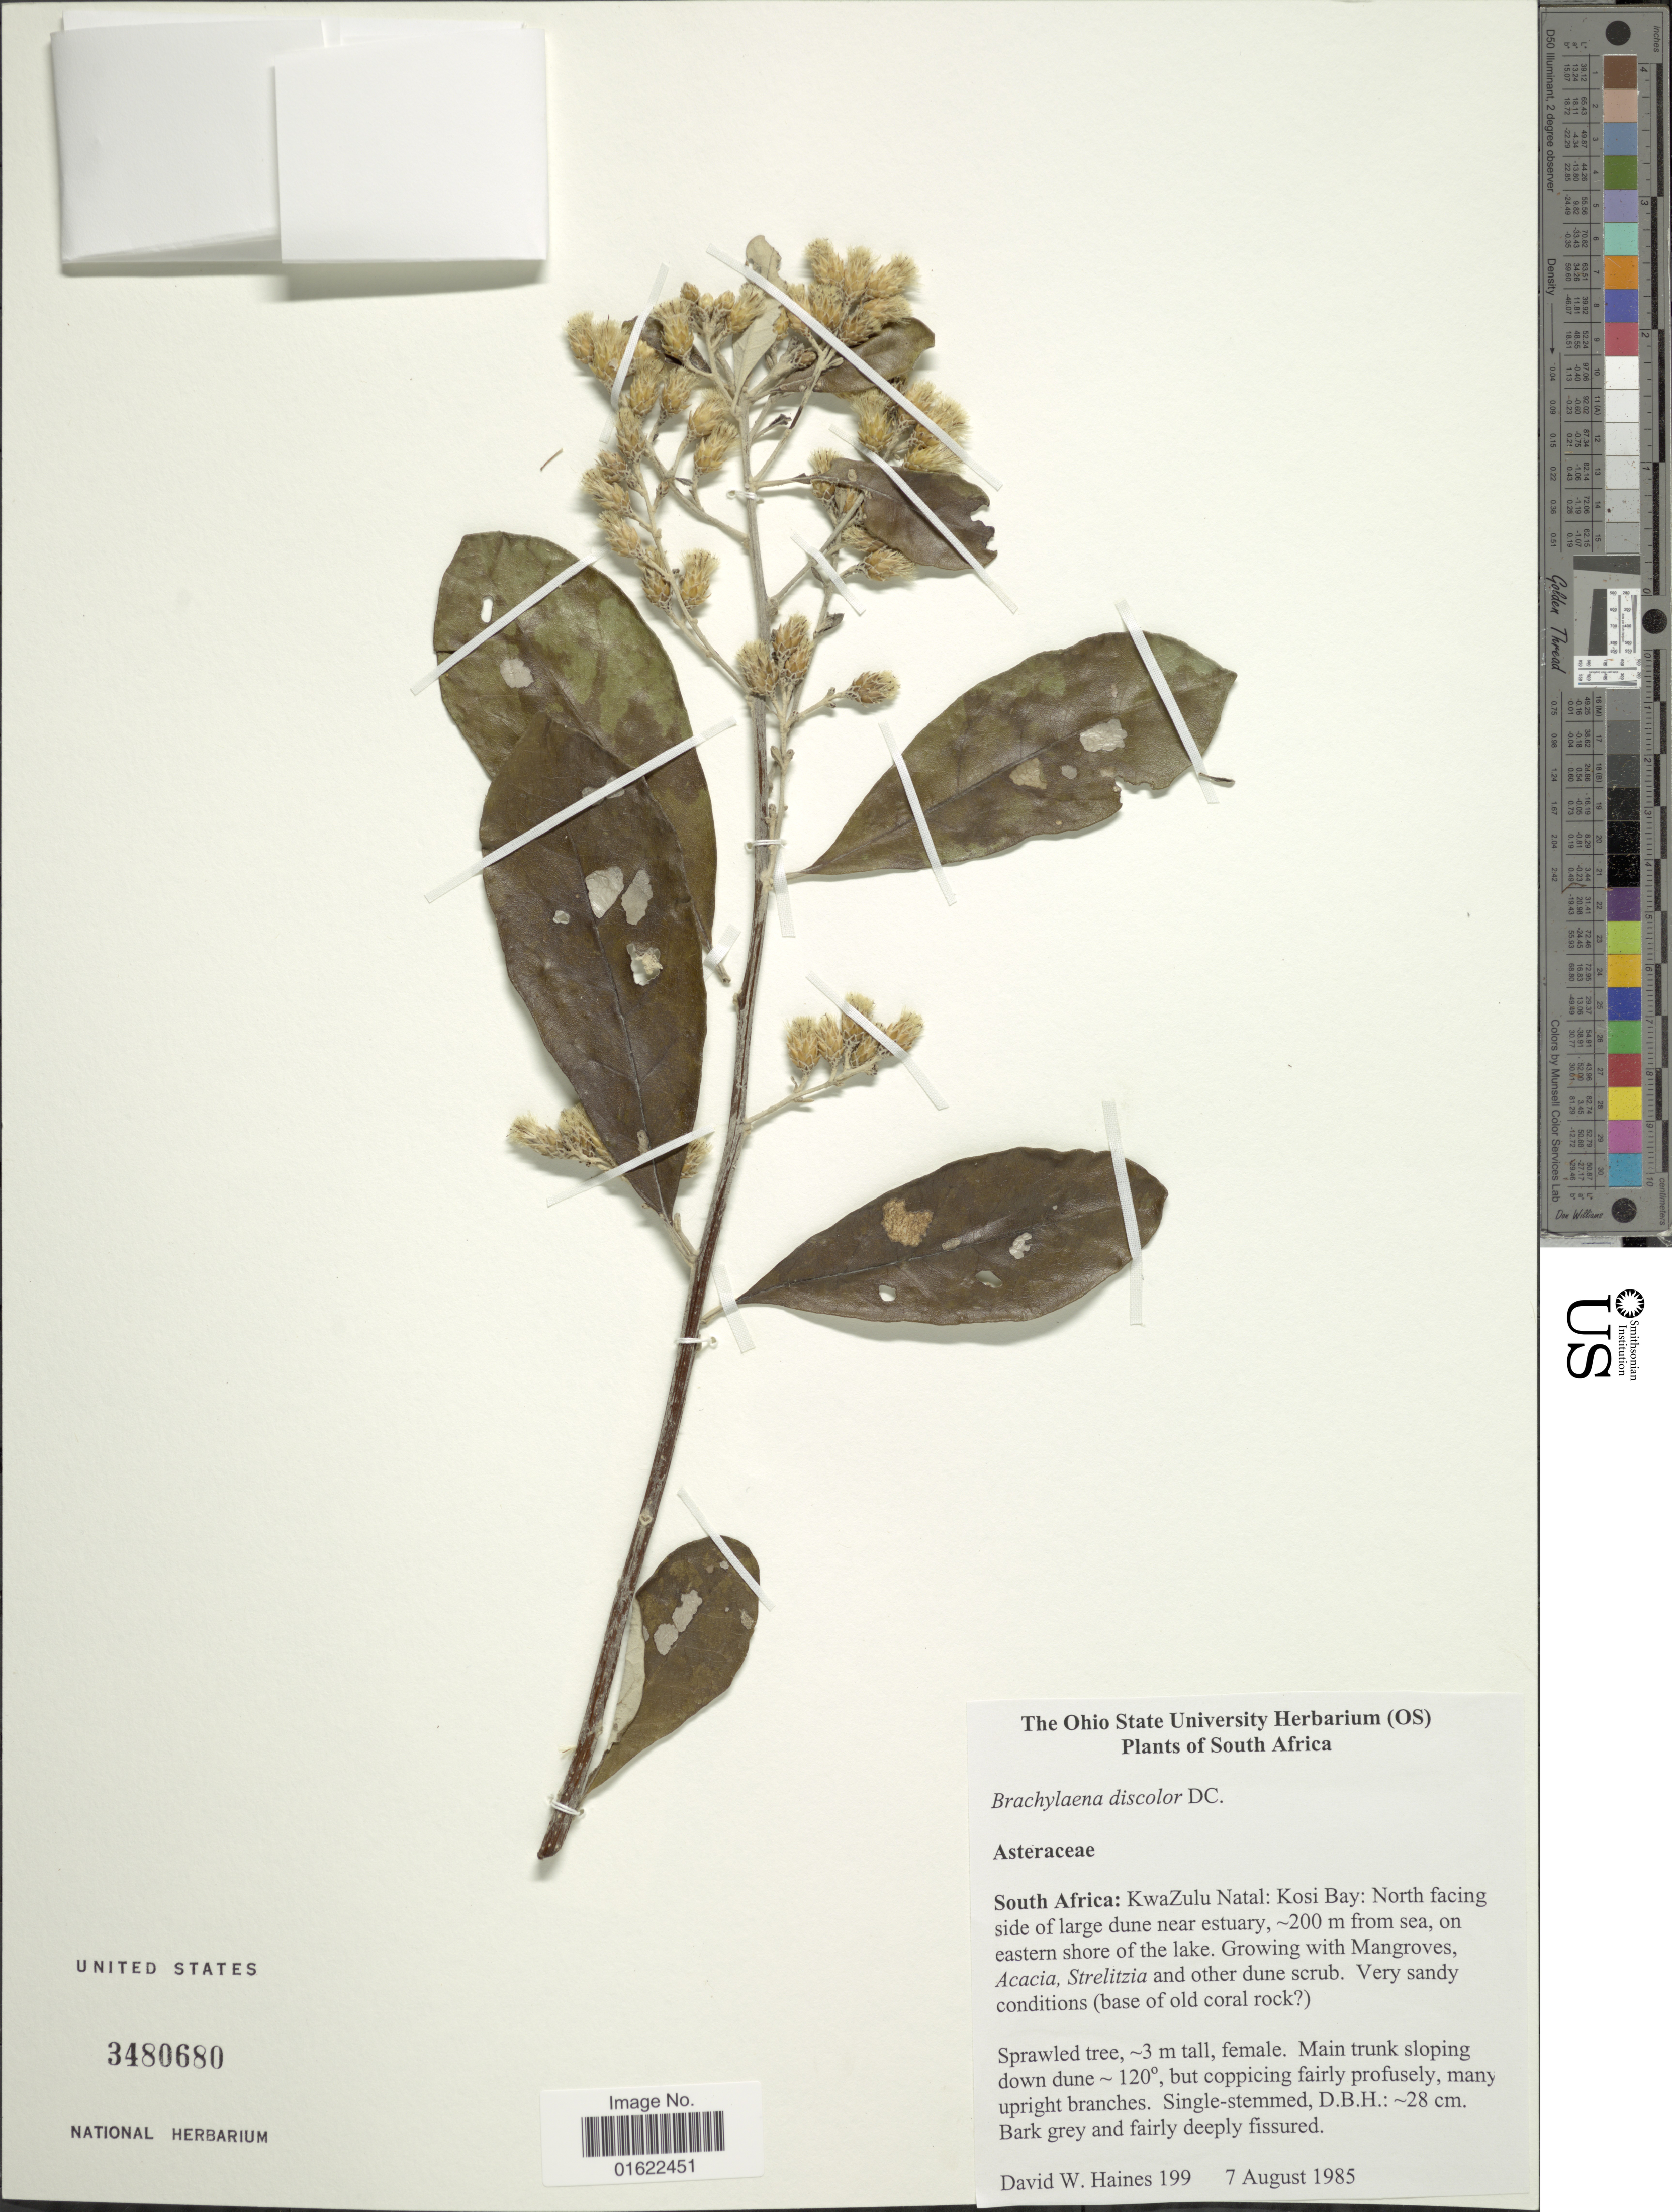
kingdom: Plantae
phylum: Tracheophyta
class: Magnoliopsida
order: Asterales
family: Asteraceae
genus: Brachylaena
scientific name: Brachylaena discolor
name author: DC.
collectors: D. Haines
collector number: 199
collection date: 1985-08-07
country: South Africa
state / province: KwaZulu-Natal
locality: Kosi Bay: North facing side of large dune near estuary, 200 m from sea, on eastern shore of the lake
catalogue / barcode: US 3480680